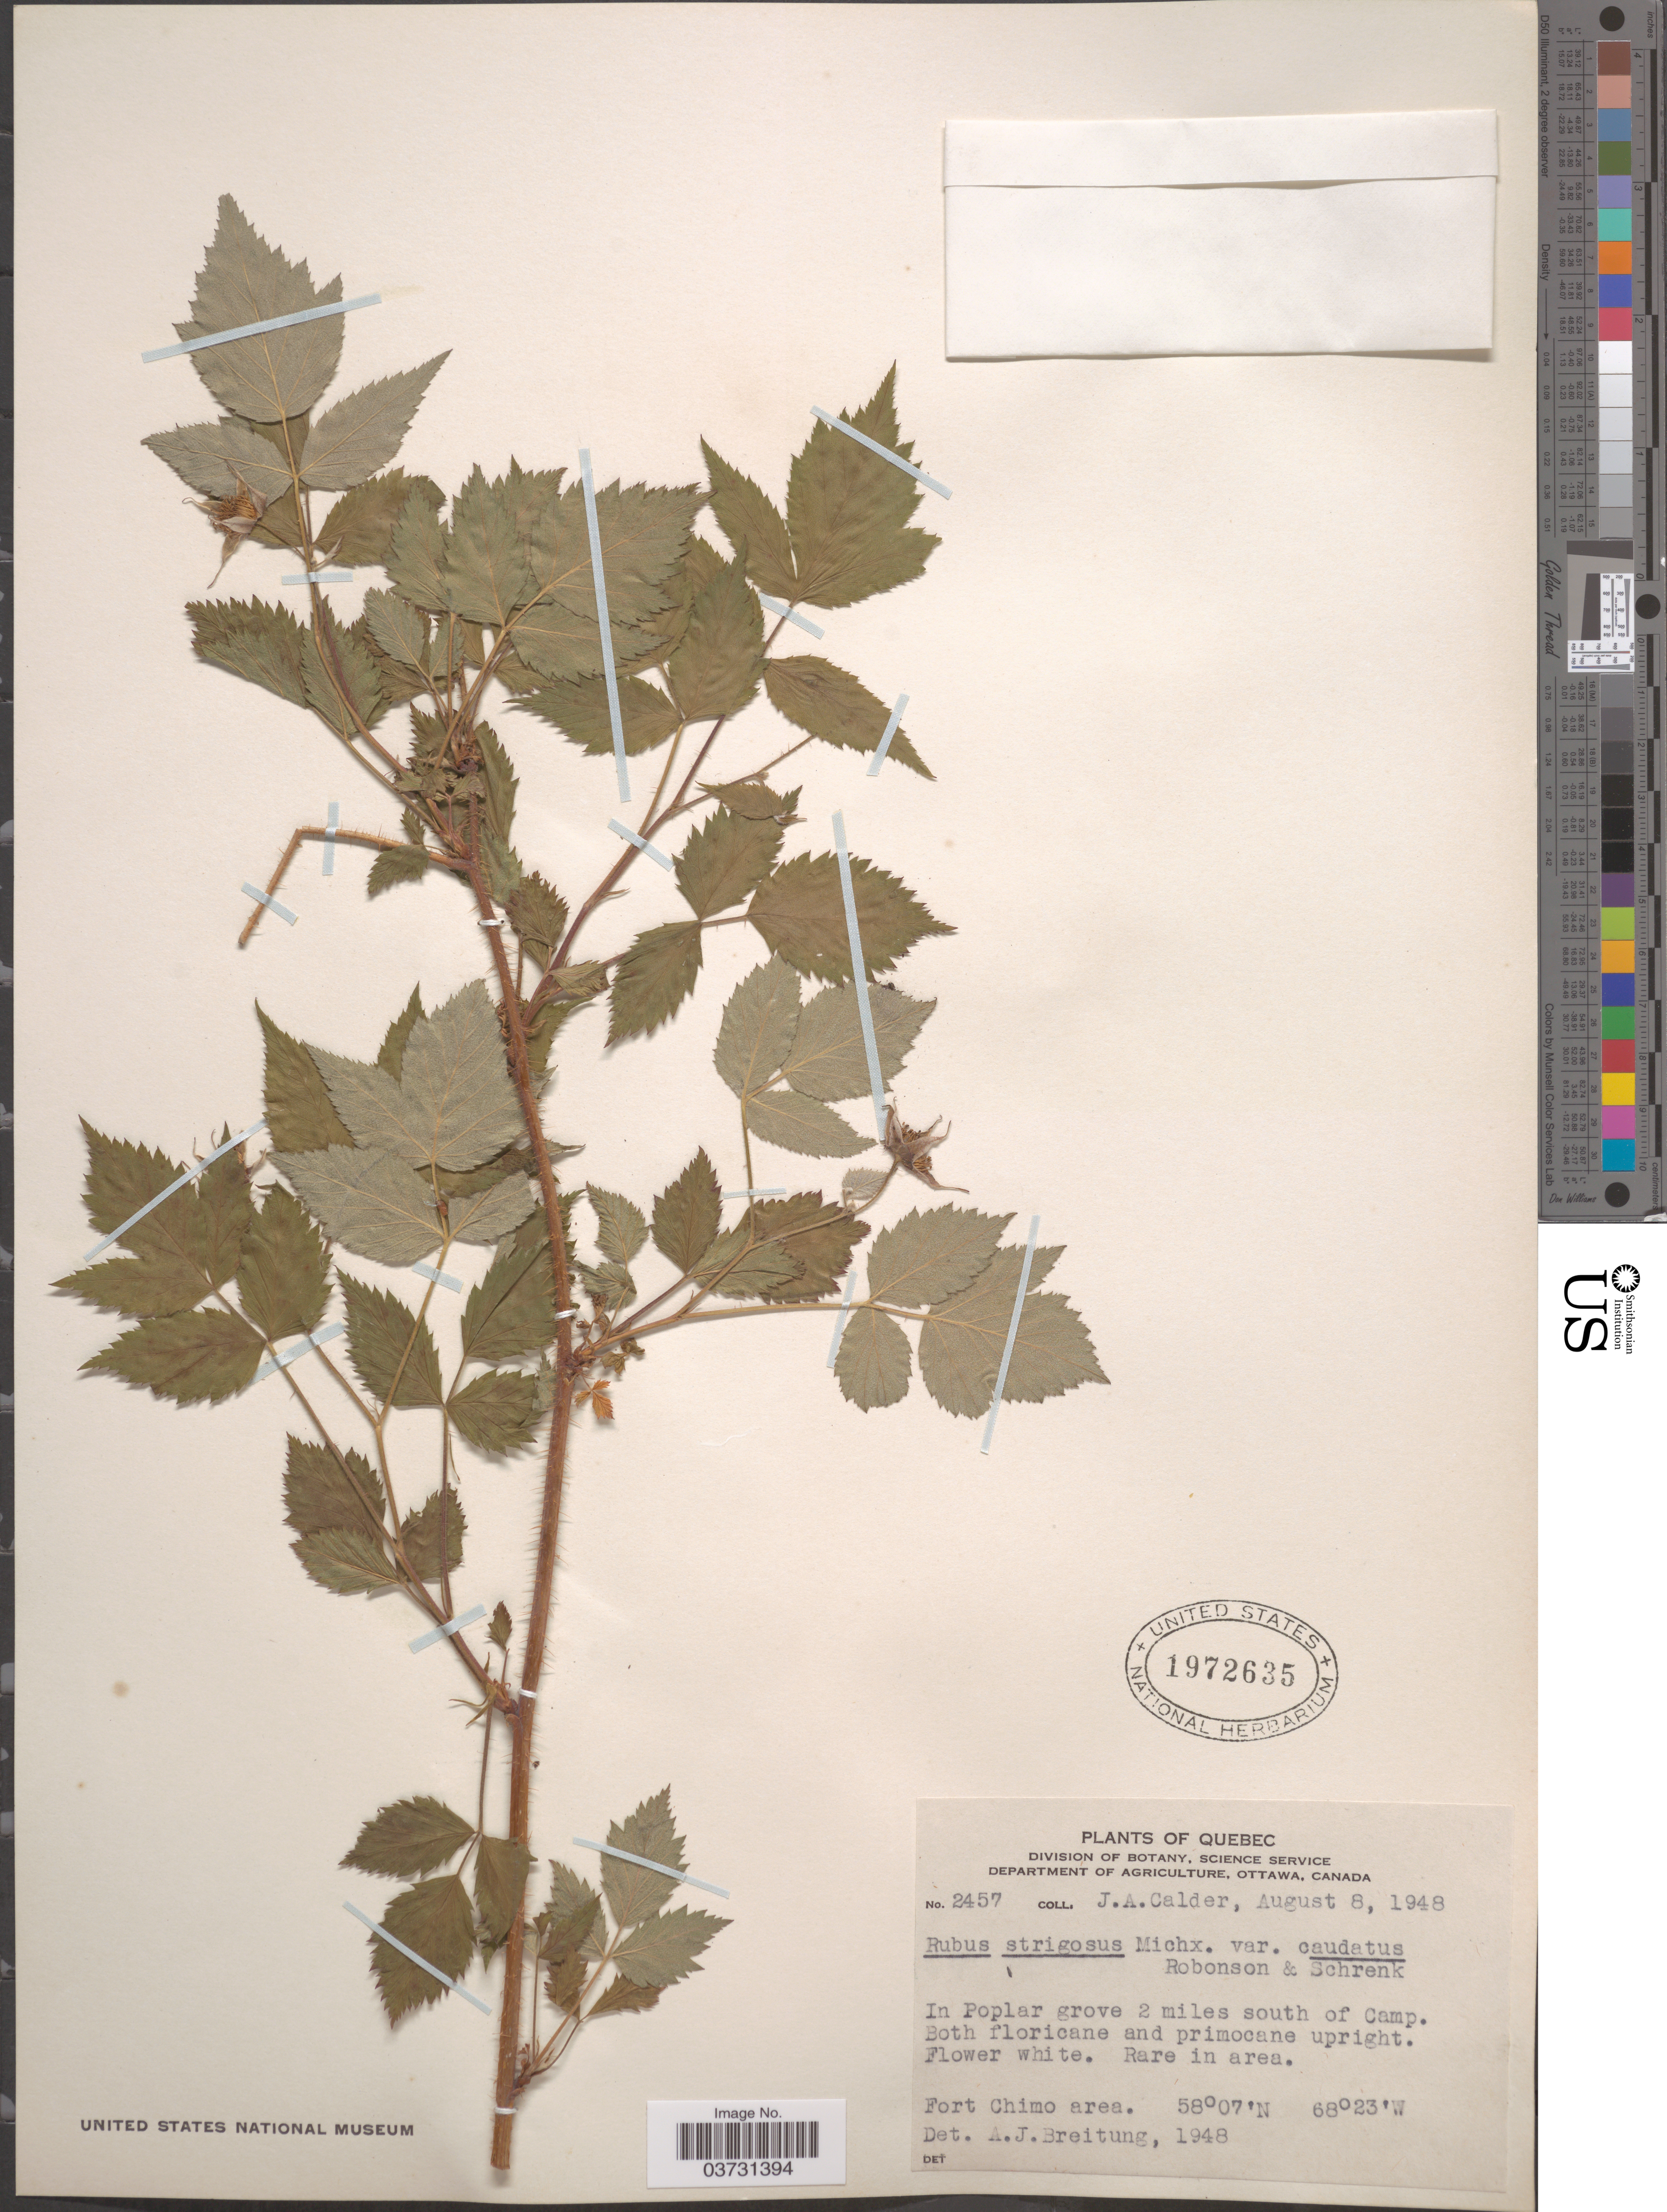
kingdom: Plantae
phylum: Tracheophyta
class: Magnoliopsida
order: Rosales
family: Rosaceae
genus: Rubus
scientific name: Rubus strigosus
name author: Michx.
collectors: J. A. Calder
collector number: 2457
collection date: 1948-08-08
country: Canada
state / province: Quebec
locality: In Poplar grove 2 miles south of Camp. Fort Chimo area.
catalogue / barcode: US 1972635